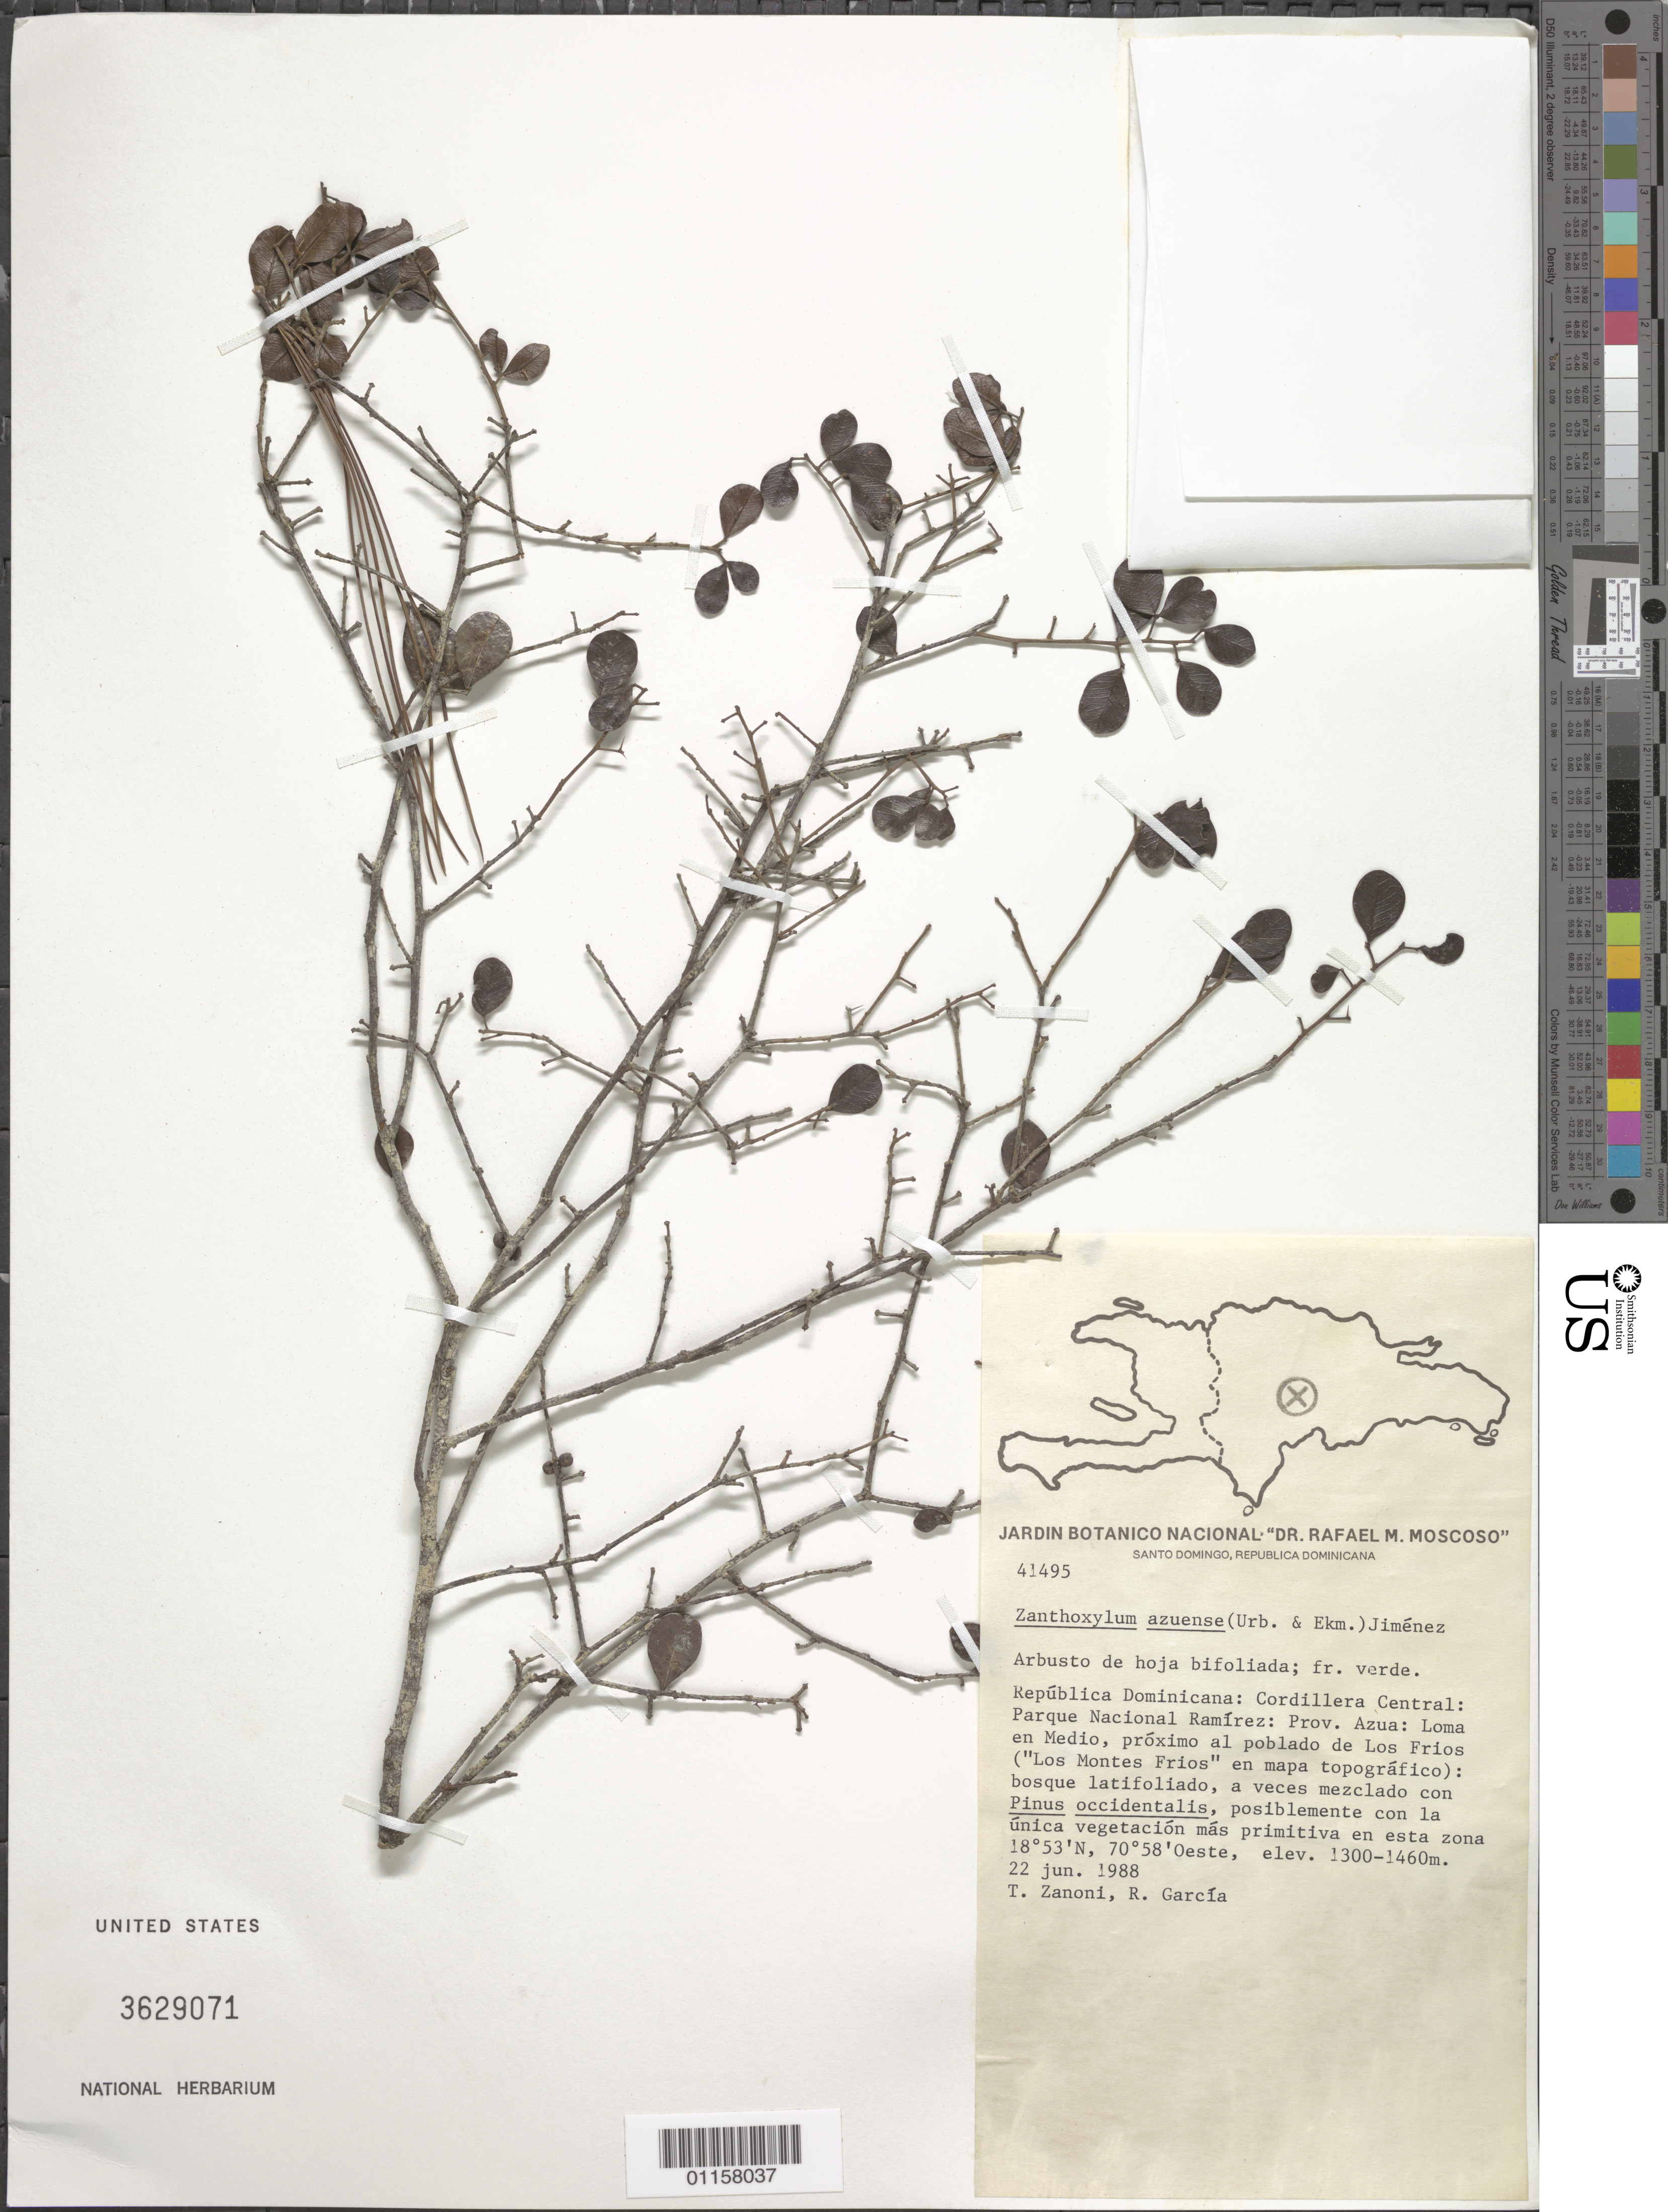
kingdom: Plantae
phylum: Tracheophyta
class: Magnoliopsida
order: Sapindales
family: Rutaceae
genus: Zanthoxylum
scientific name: Zanthoxylum azuense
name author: (Urb. & Ekman) J. Jiménez Alm.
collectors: T. A. Zanoni & R. García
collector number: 41495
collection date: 1988-06-22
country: Dominican Republic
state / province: Azua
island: Hispaniola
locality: Cordillera Central, Parque Nacional Ramírez; Loma en Medio, próximo al poblado de Los Frios ("Los Montes Frios" en mapa topográfico).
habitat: Bosque latifoliado, a veces mezclado con Pinus occidentalis, posiblemente con la única vegetación más primitiva en esta zona.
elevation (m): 1300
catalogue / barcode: US 3629071